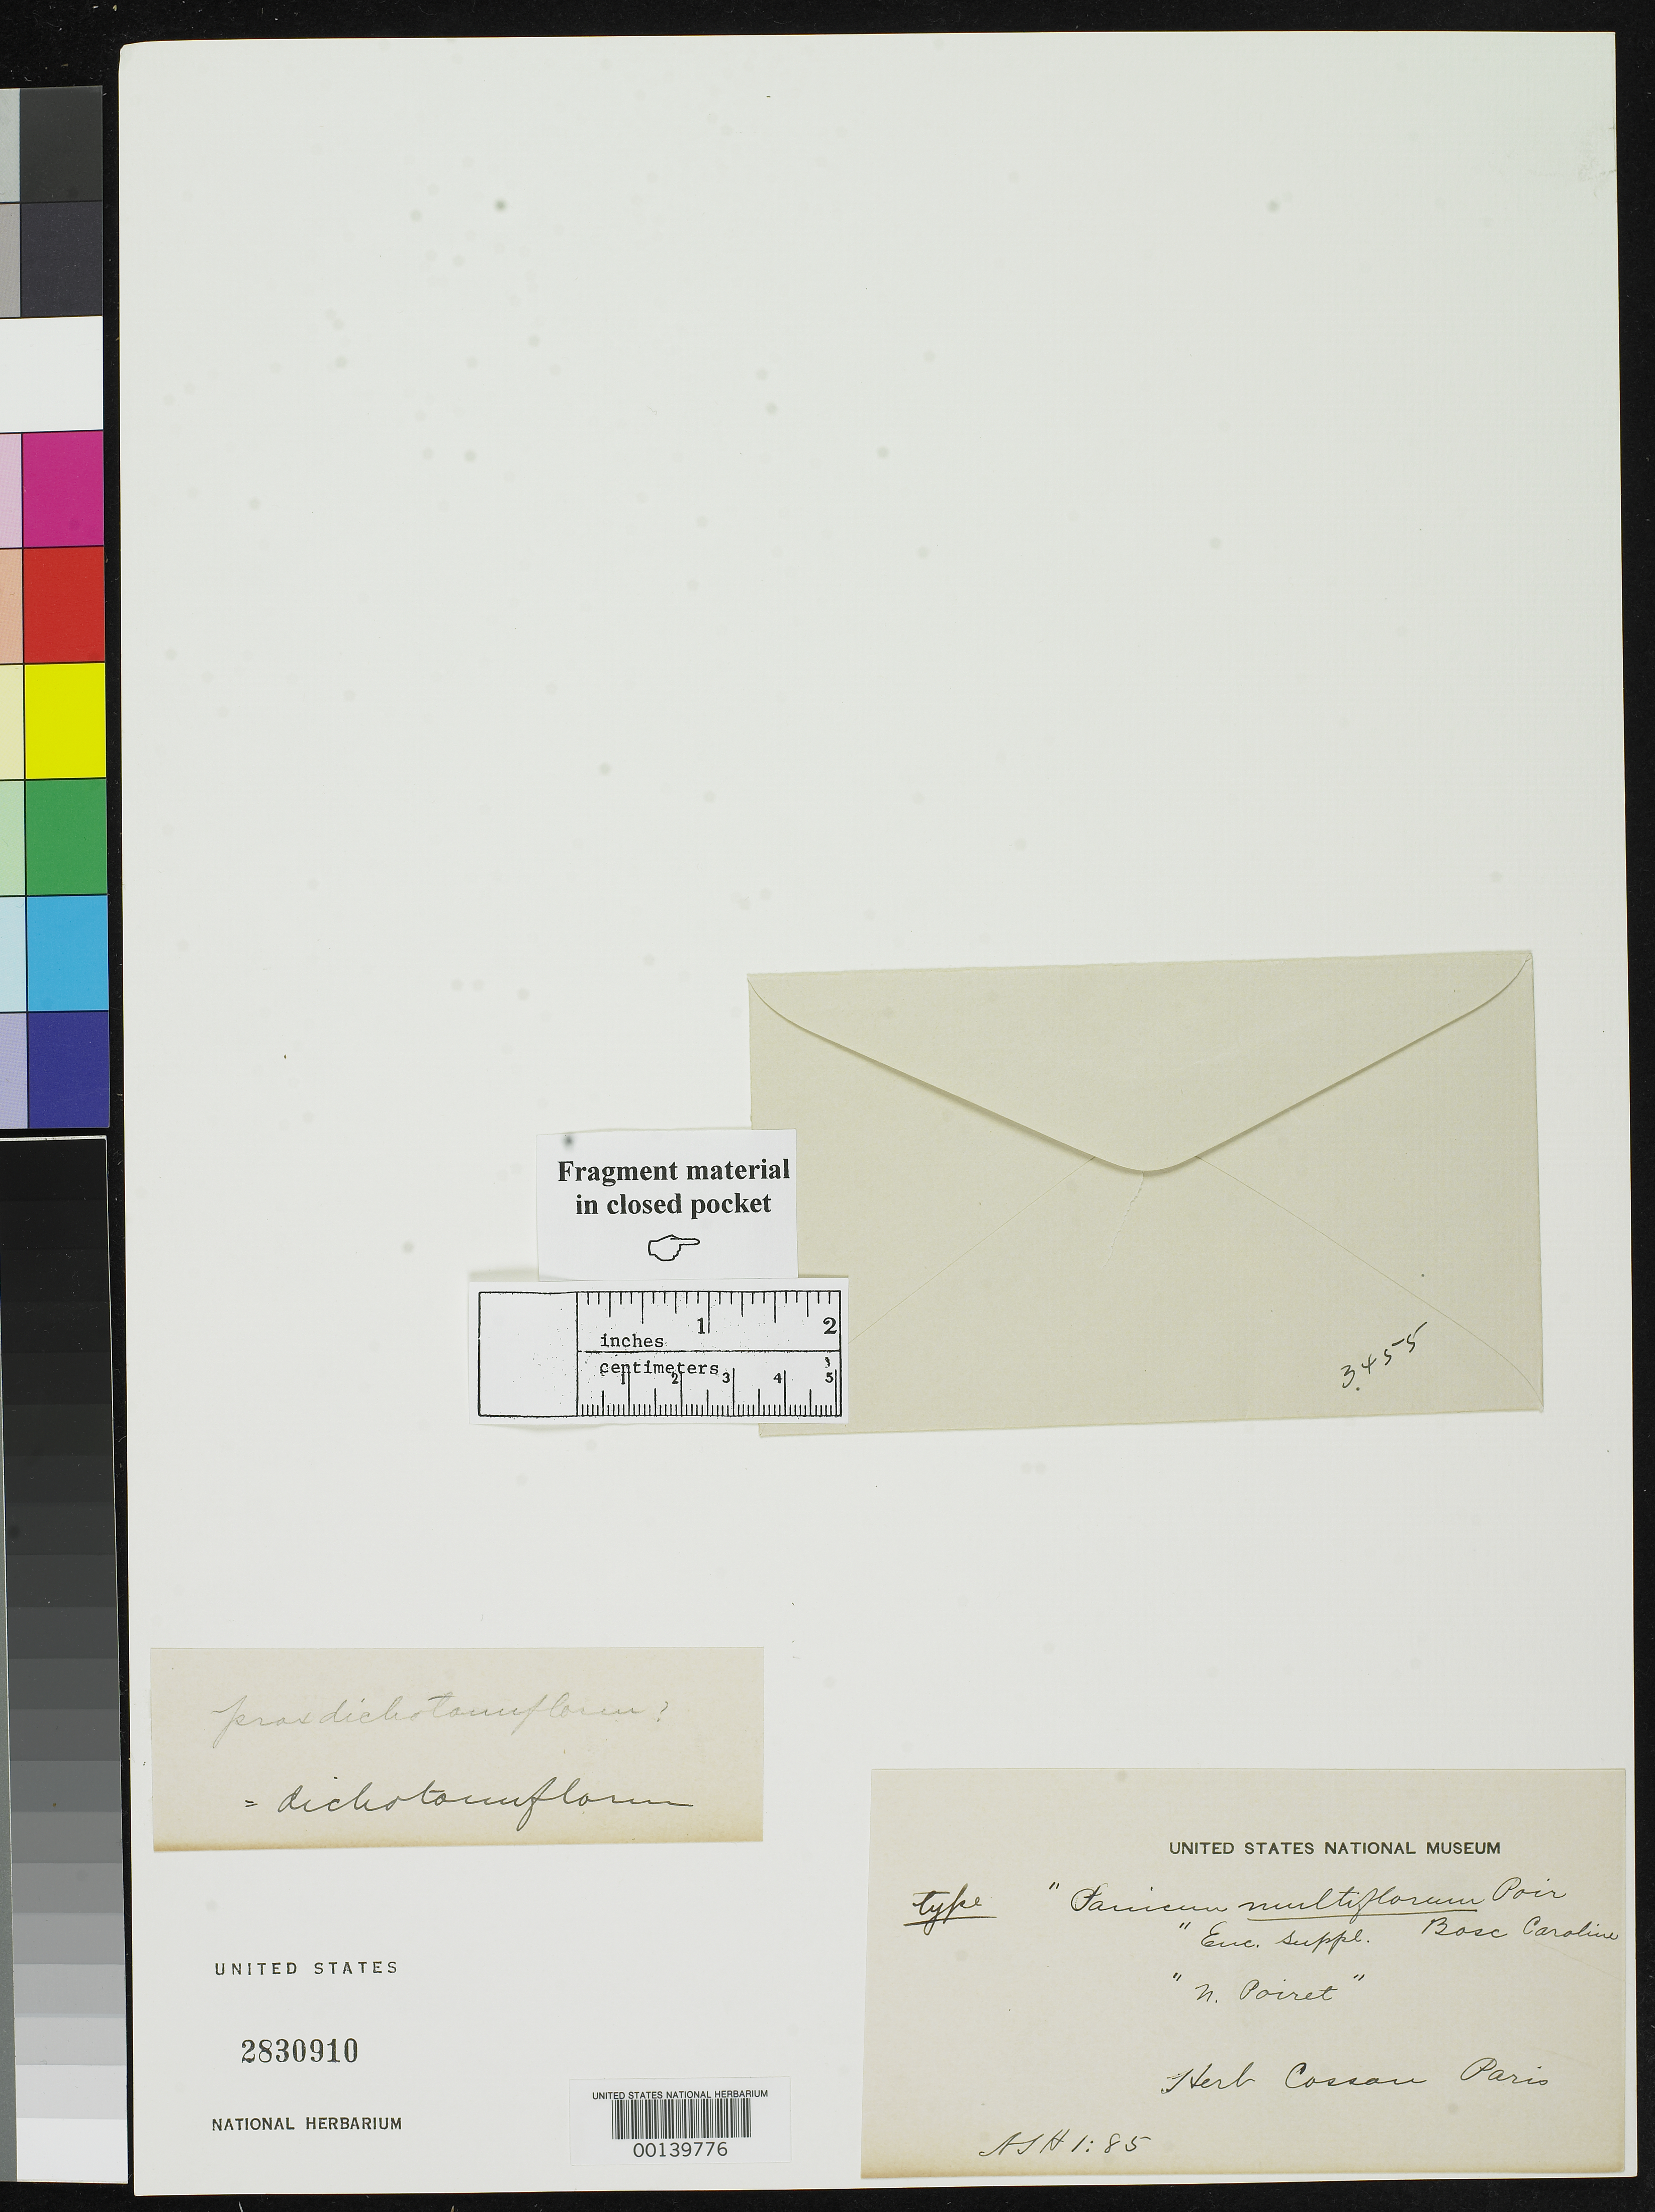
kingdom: Plantae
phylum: Tracheophyta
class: Liliopsida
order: Poales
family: Poaceae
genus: Panicum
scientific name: Panicum multiflorum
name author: Poir. in Lam.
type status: Type Fragment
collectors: L. A. G. Bosc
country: United States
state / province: North Carolina / South Carolina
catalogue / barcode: US 2830910